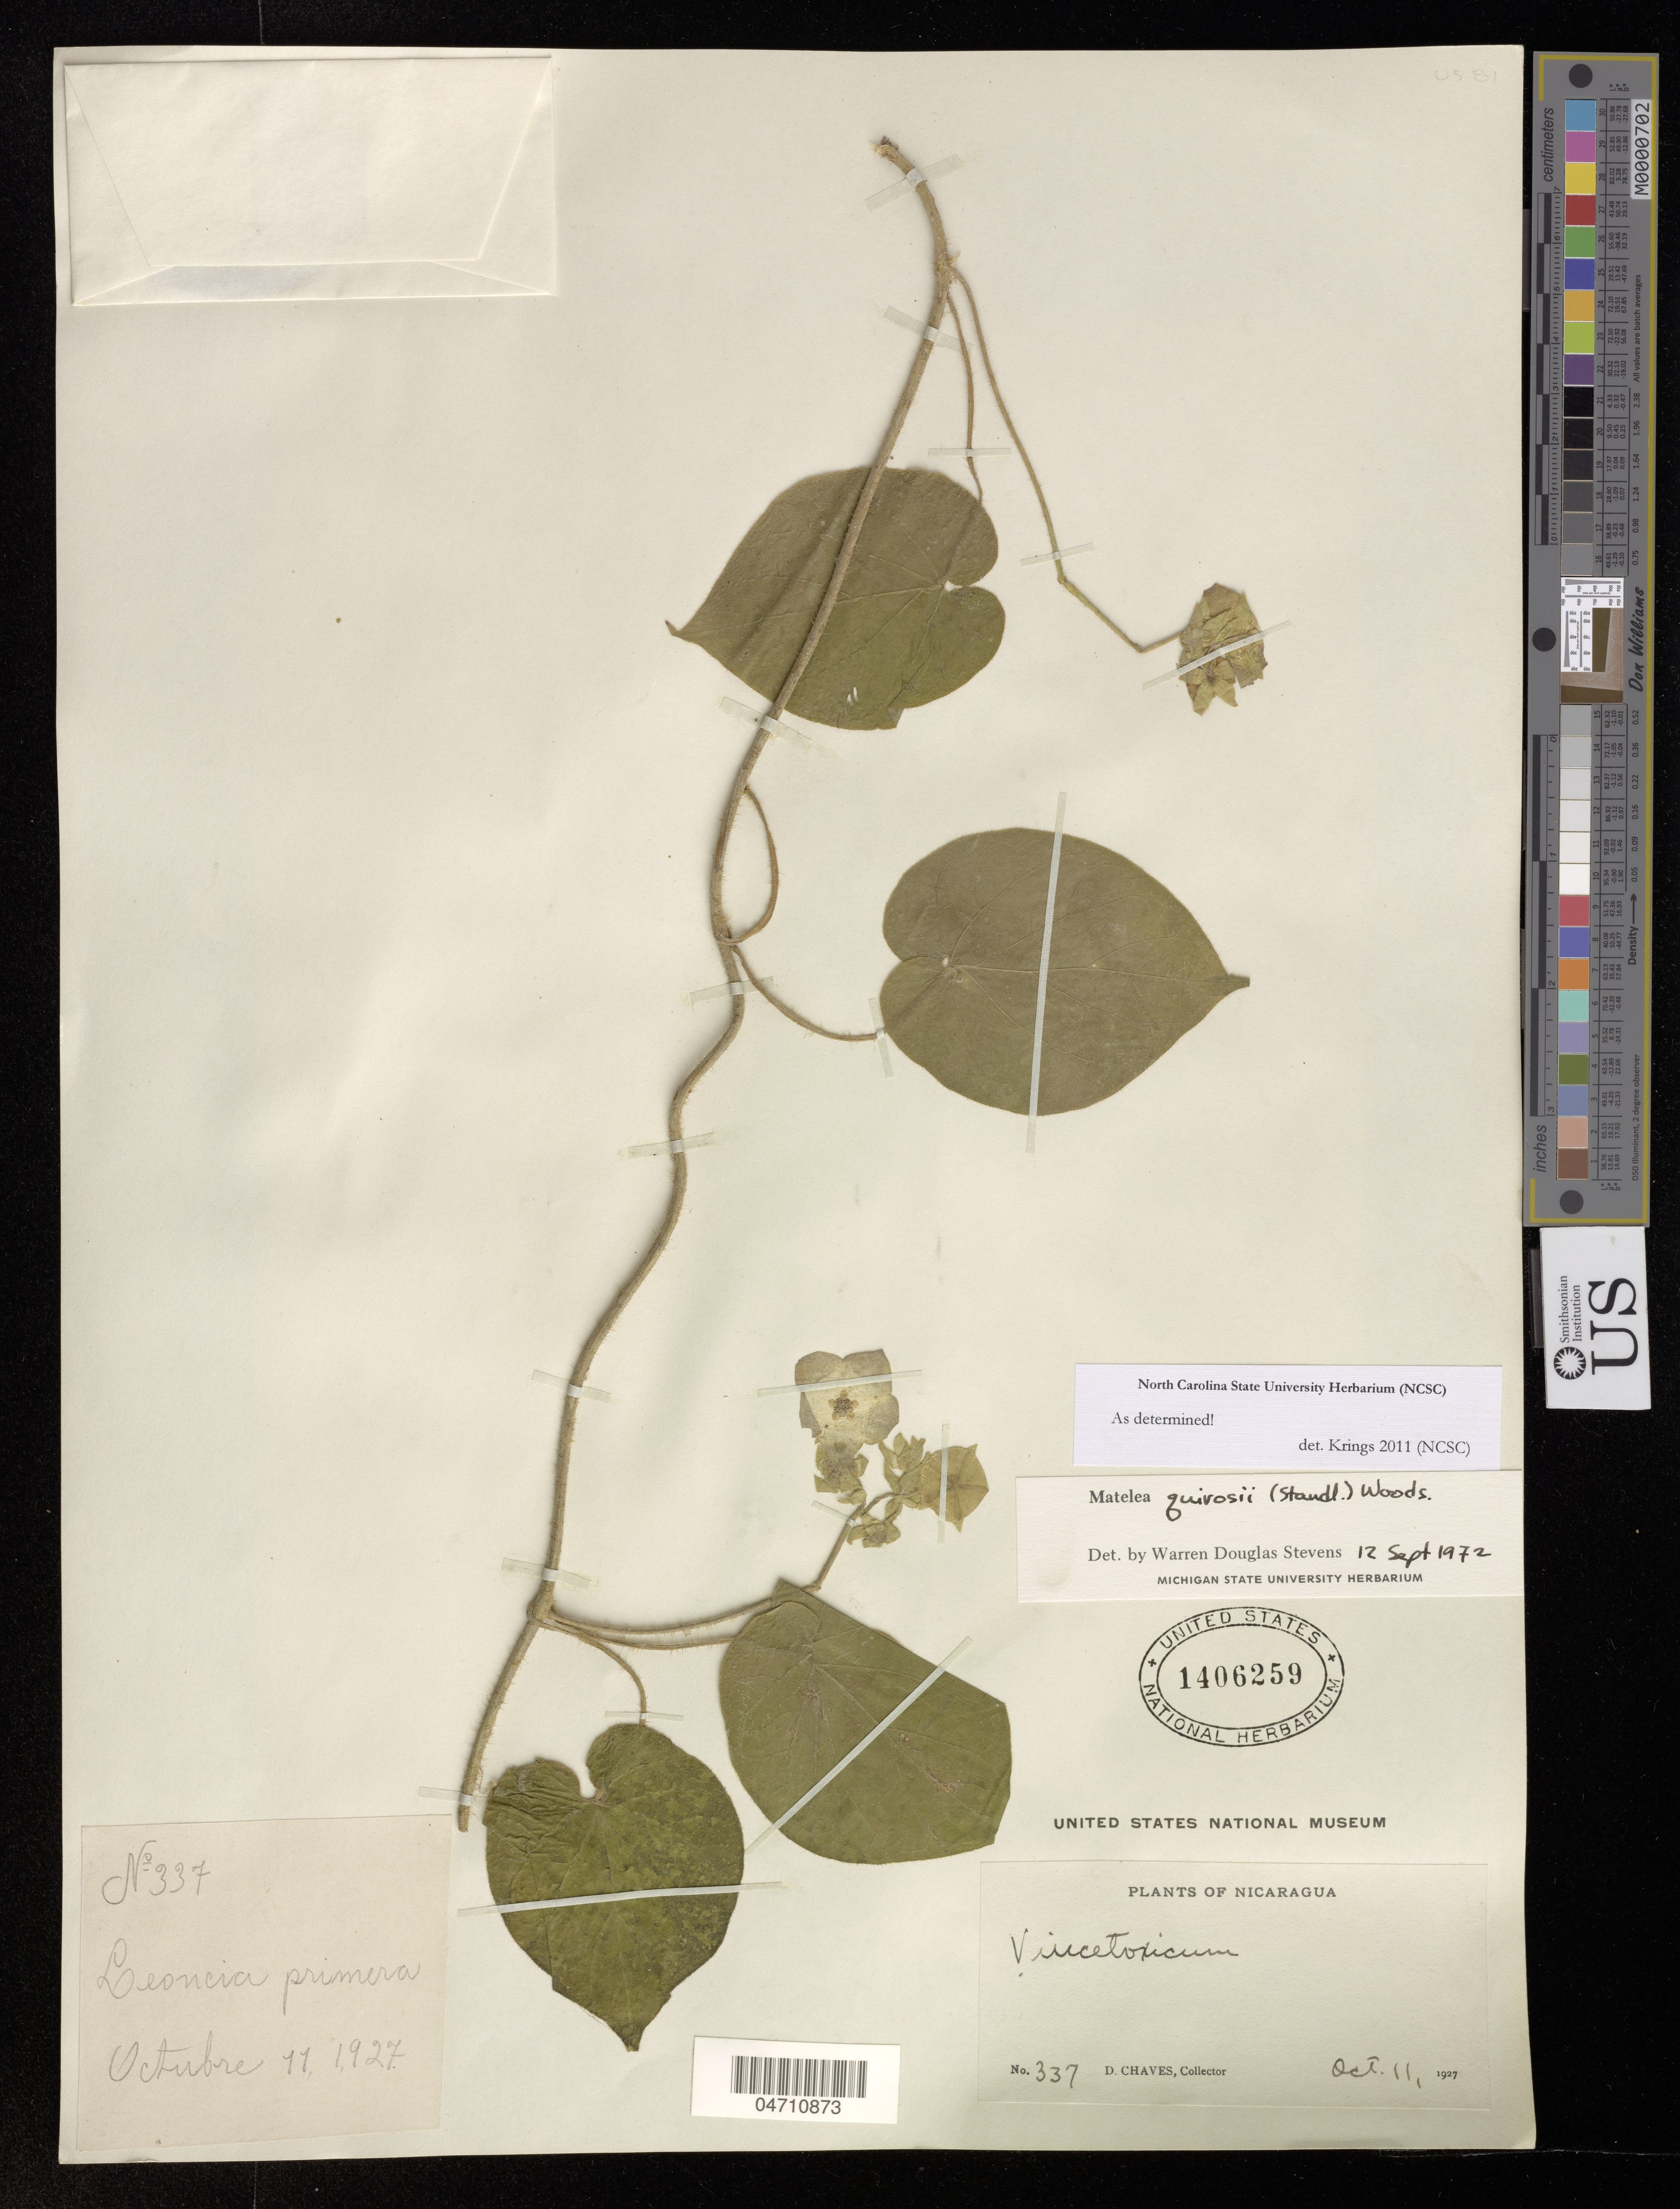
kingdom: Plantae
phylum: Tracheophyta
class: Magnoliopsida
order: Gentianales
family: Apocynaceae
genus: Matelea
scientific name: Matelea quirosii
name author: (Standl.) Woodson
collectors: D. Chaves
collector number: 337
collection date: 1927-10-11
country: Nicaragua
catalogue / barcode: US 1406259